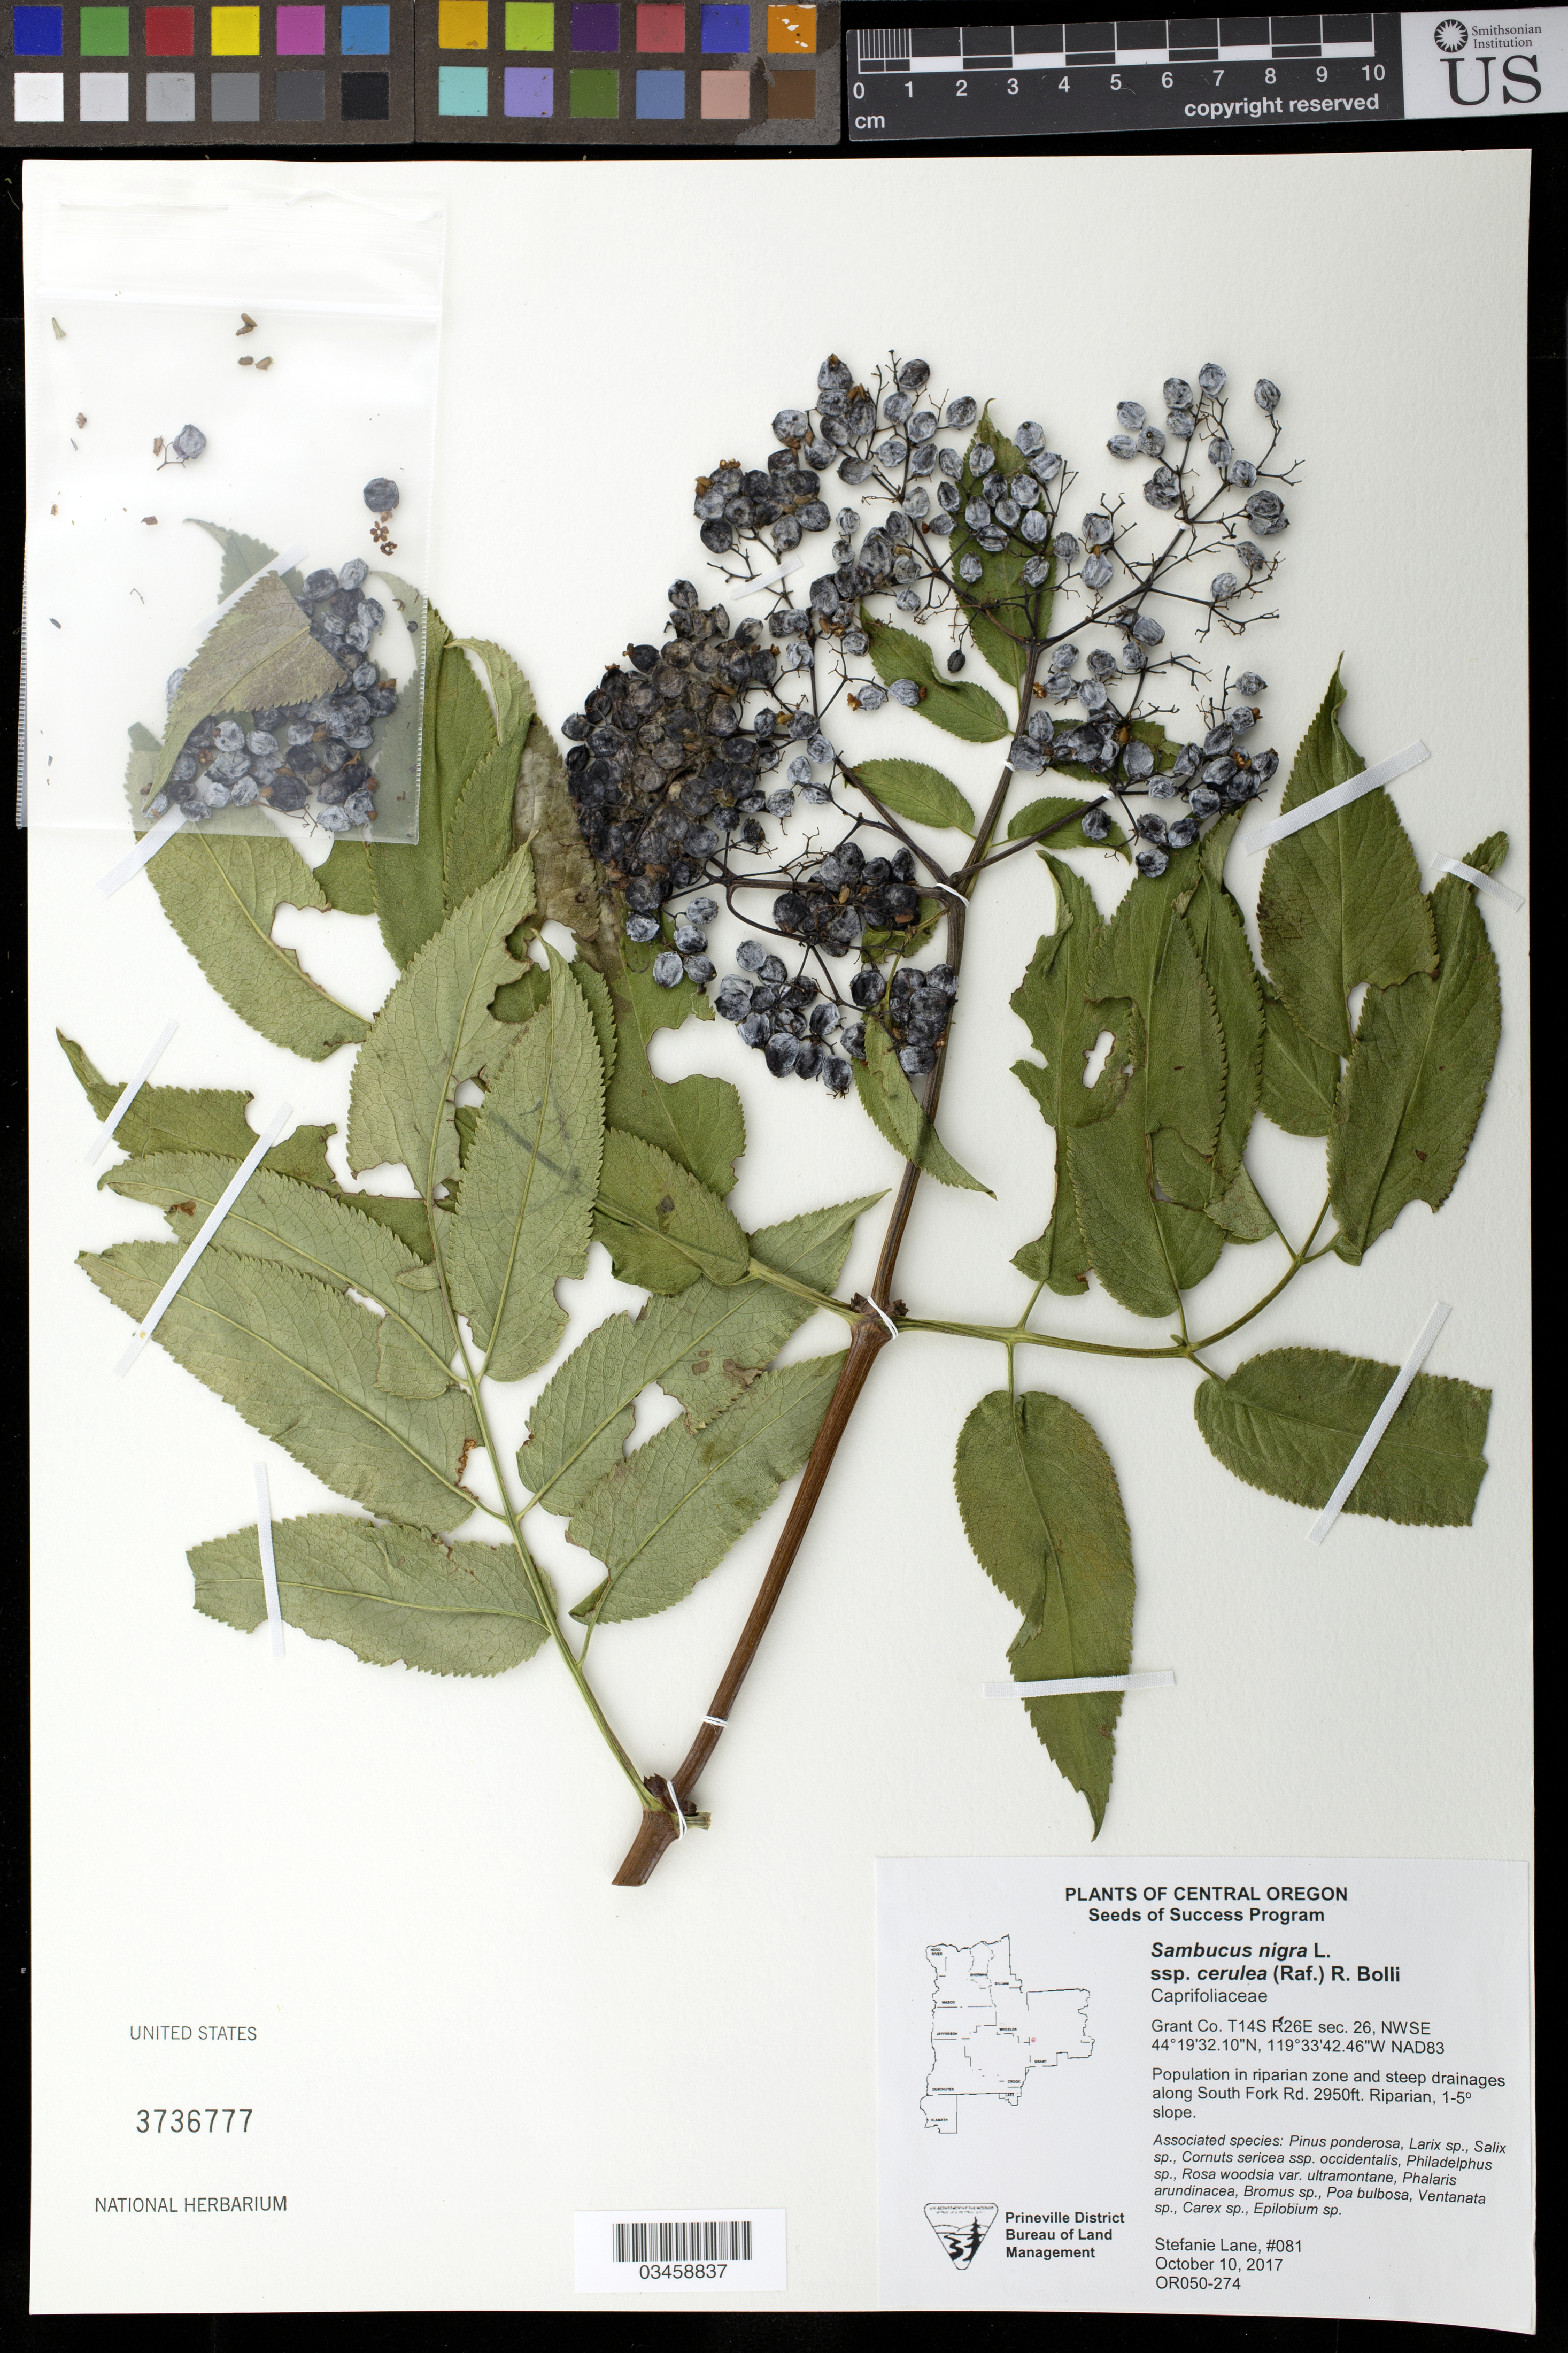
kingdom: Plantae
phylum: Tracheophyta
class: Magnoliopsida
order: Dipsacales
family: Viburnaceae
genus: Sambucus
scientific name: Sambucus nigra subsp. cerulea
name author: (Raf.) Bolli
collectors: S. Lane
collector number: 081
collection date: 2017-10-10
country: United States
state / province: Oregon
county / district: Grant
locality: Along South Fork Rd.Riparian, T14S R26E sec.26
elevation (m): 899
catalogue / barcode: US 3736777